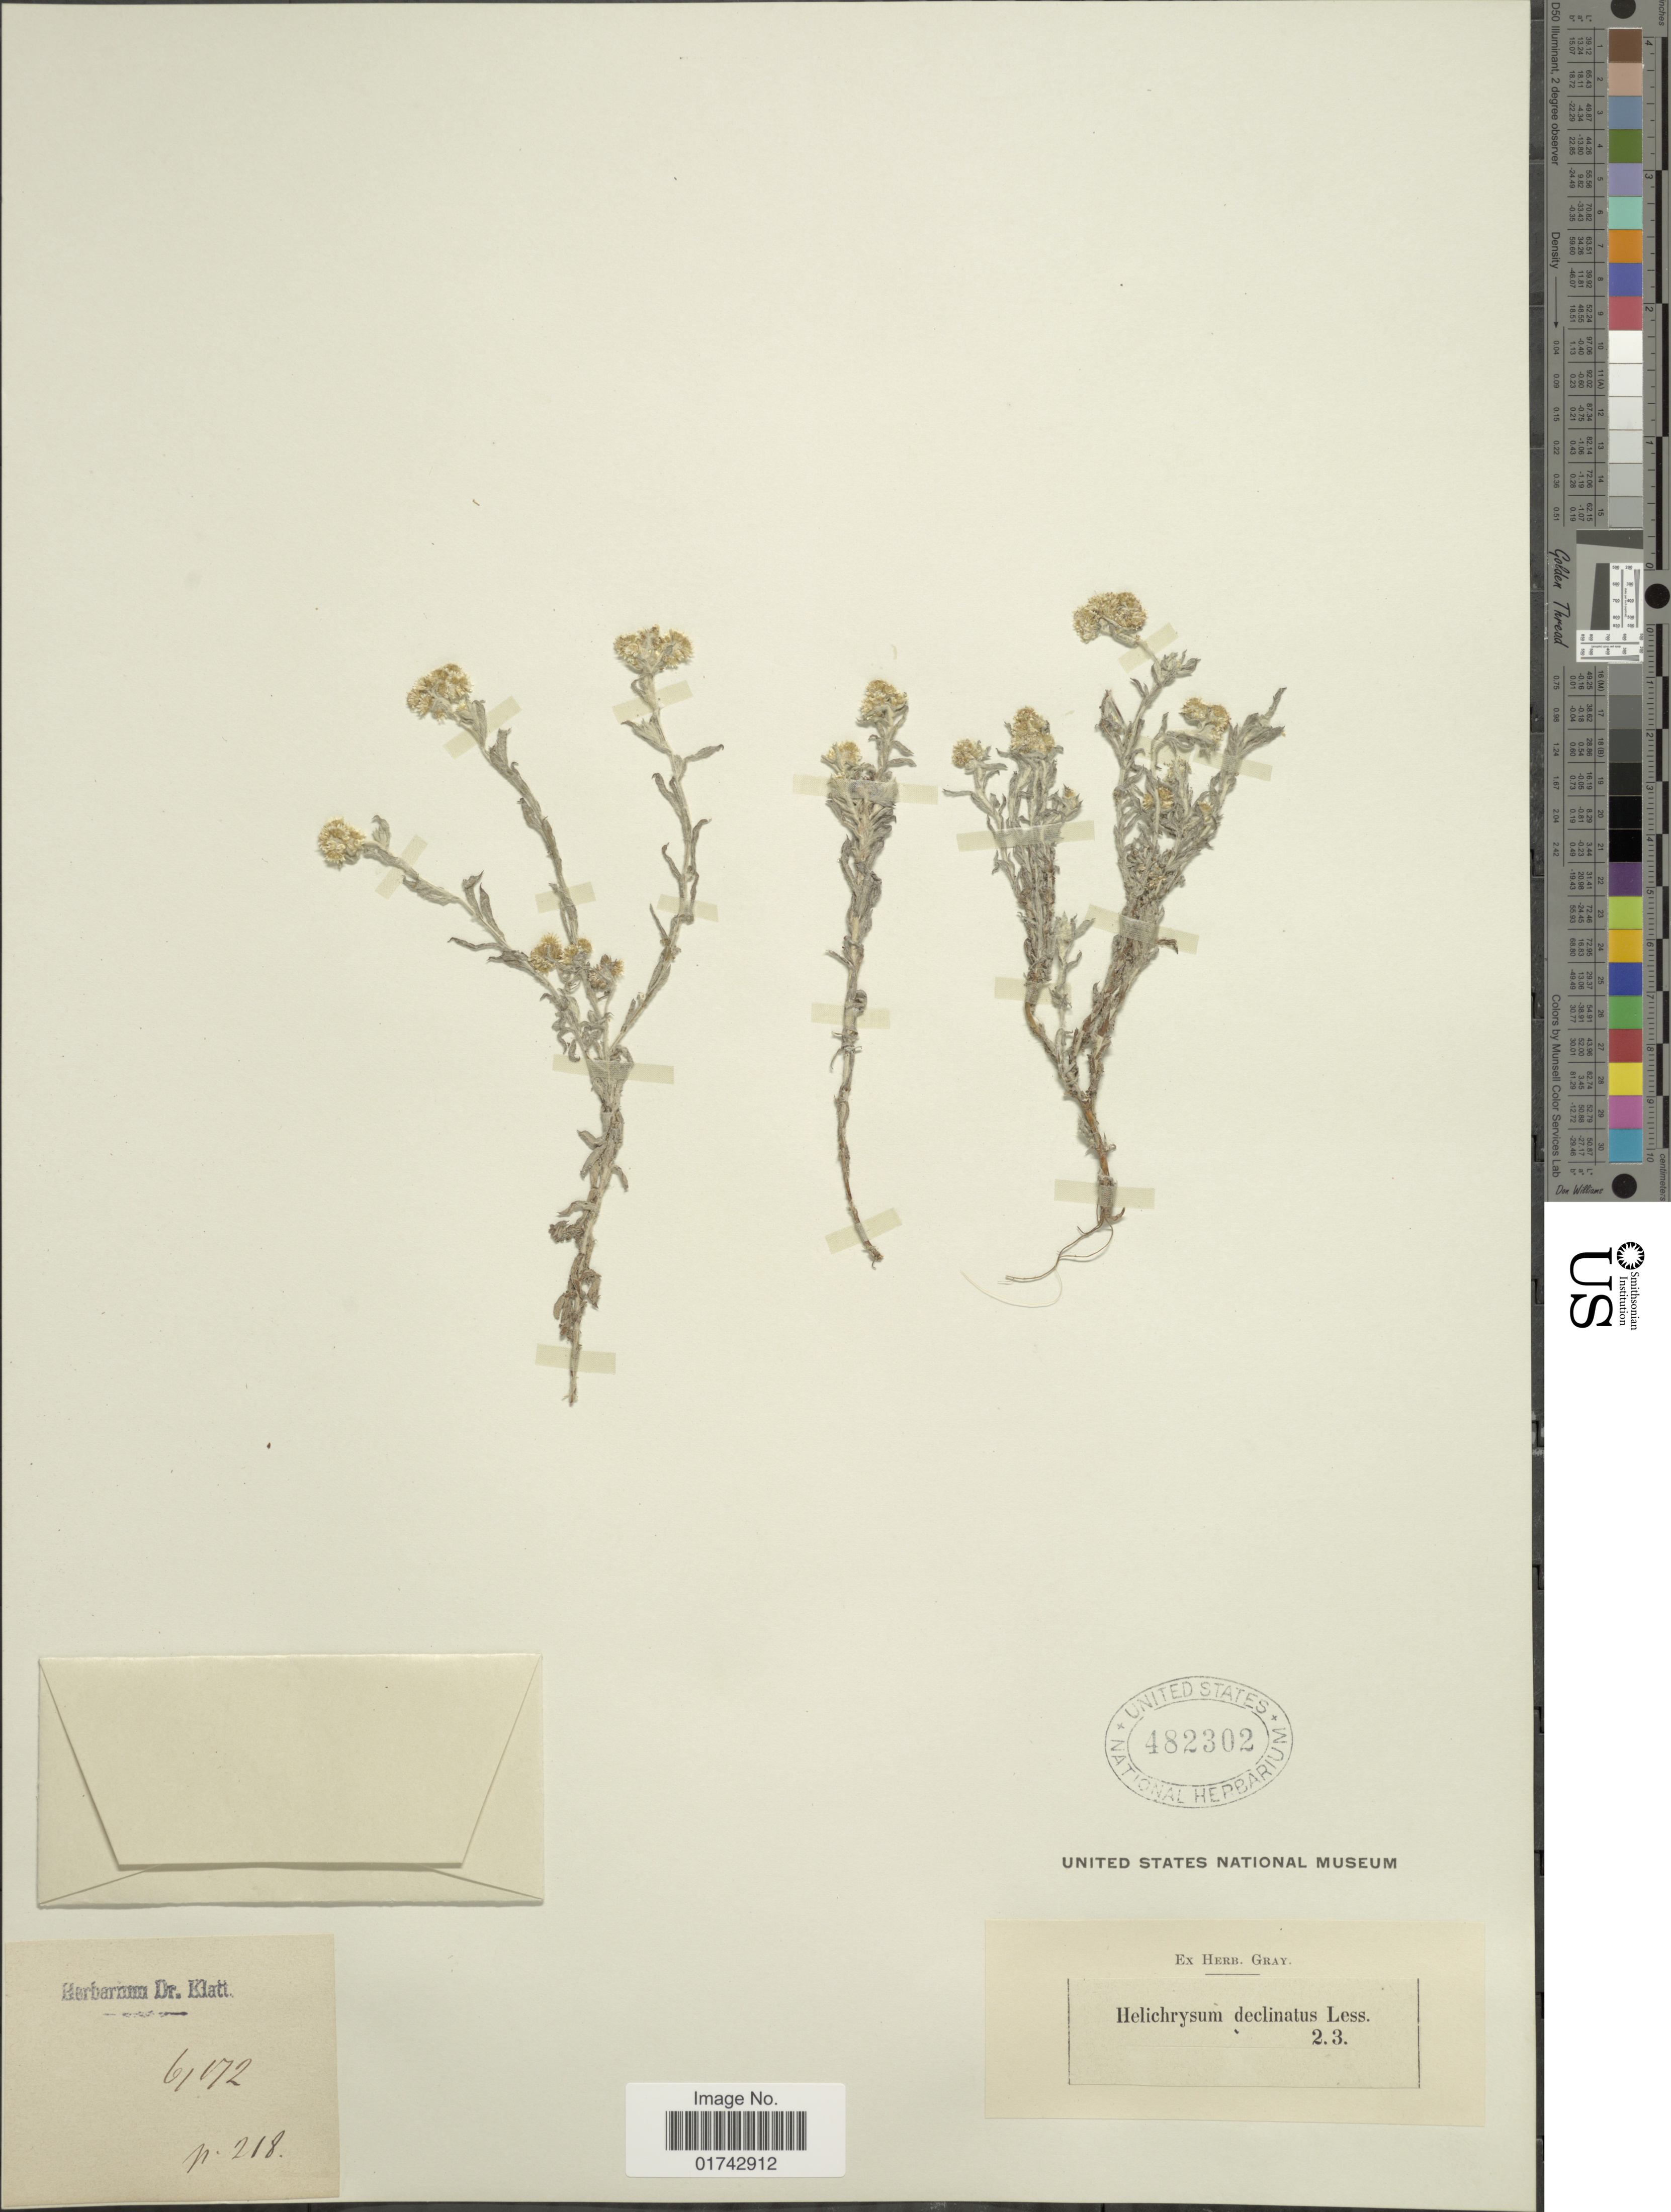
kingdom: Plantae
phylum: Tracheophyta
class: Magnoliopsida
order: Asterales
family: Asteraceae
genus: Helichrysum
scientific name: Helichrysum declinatum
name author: Less.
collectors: ex herb. Dr. Klatt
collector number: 218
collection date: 1913-12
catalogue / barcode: US 482302